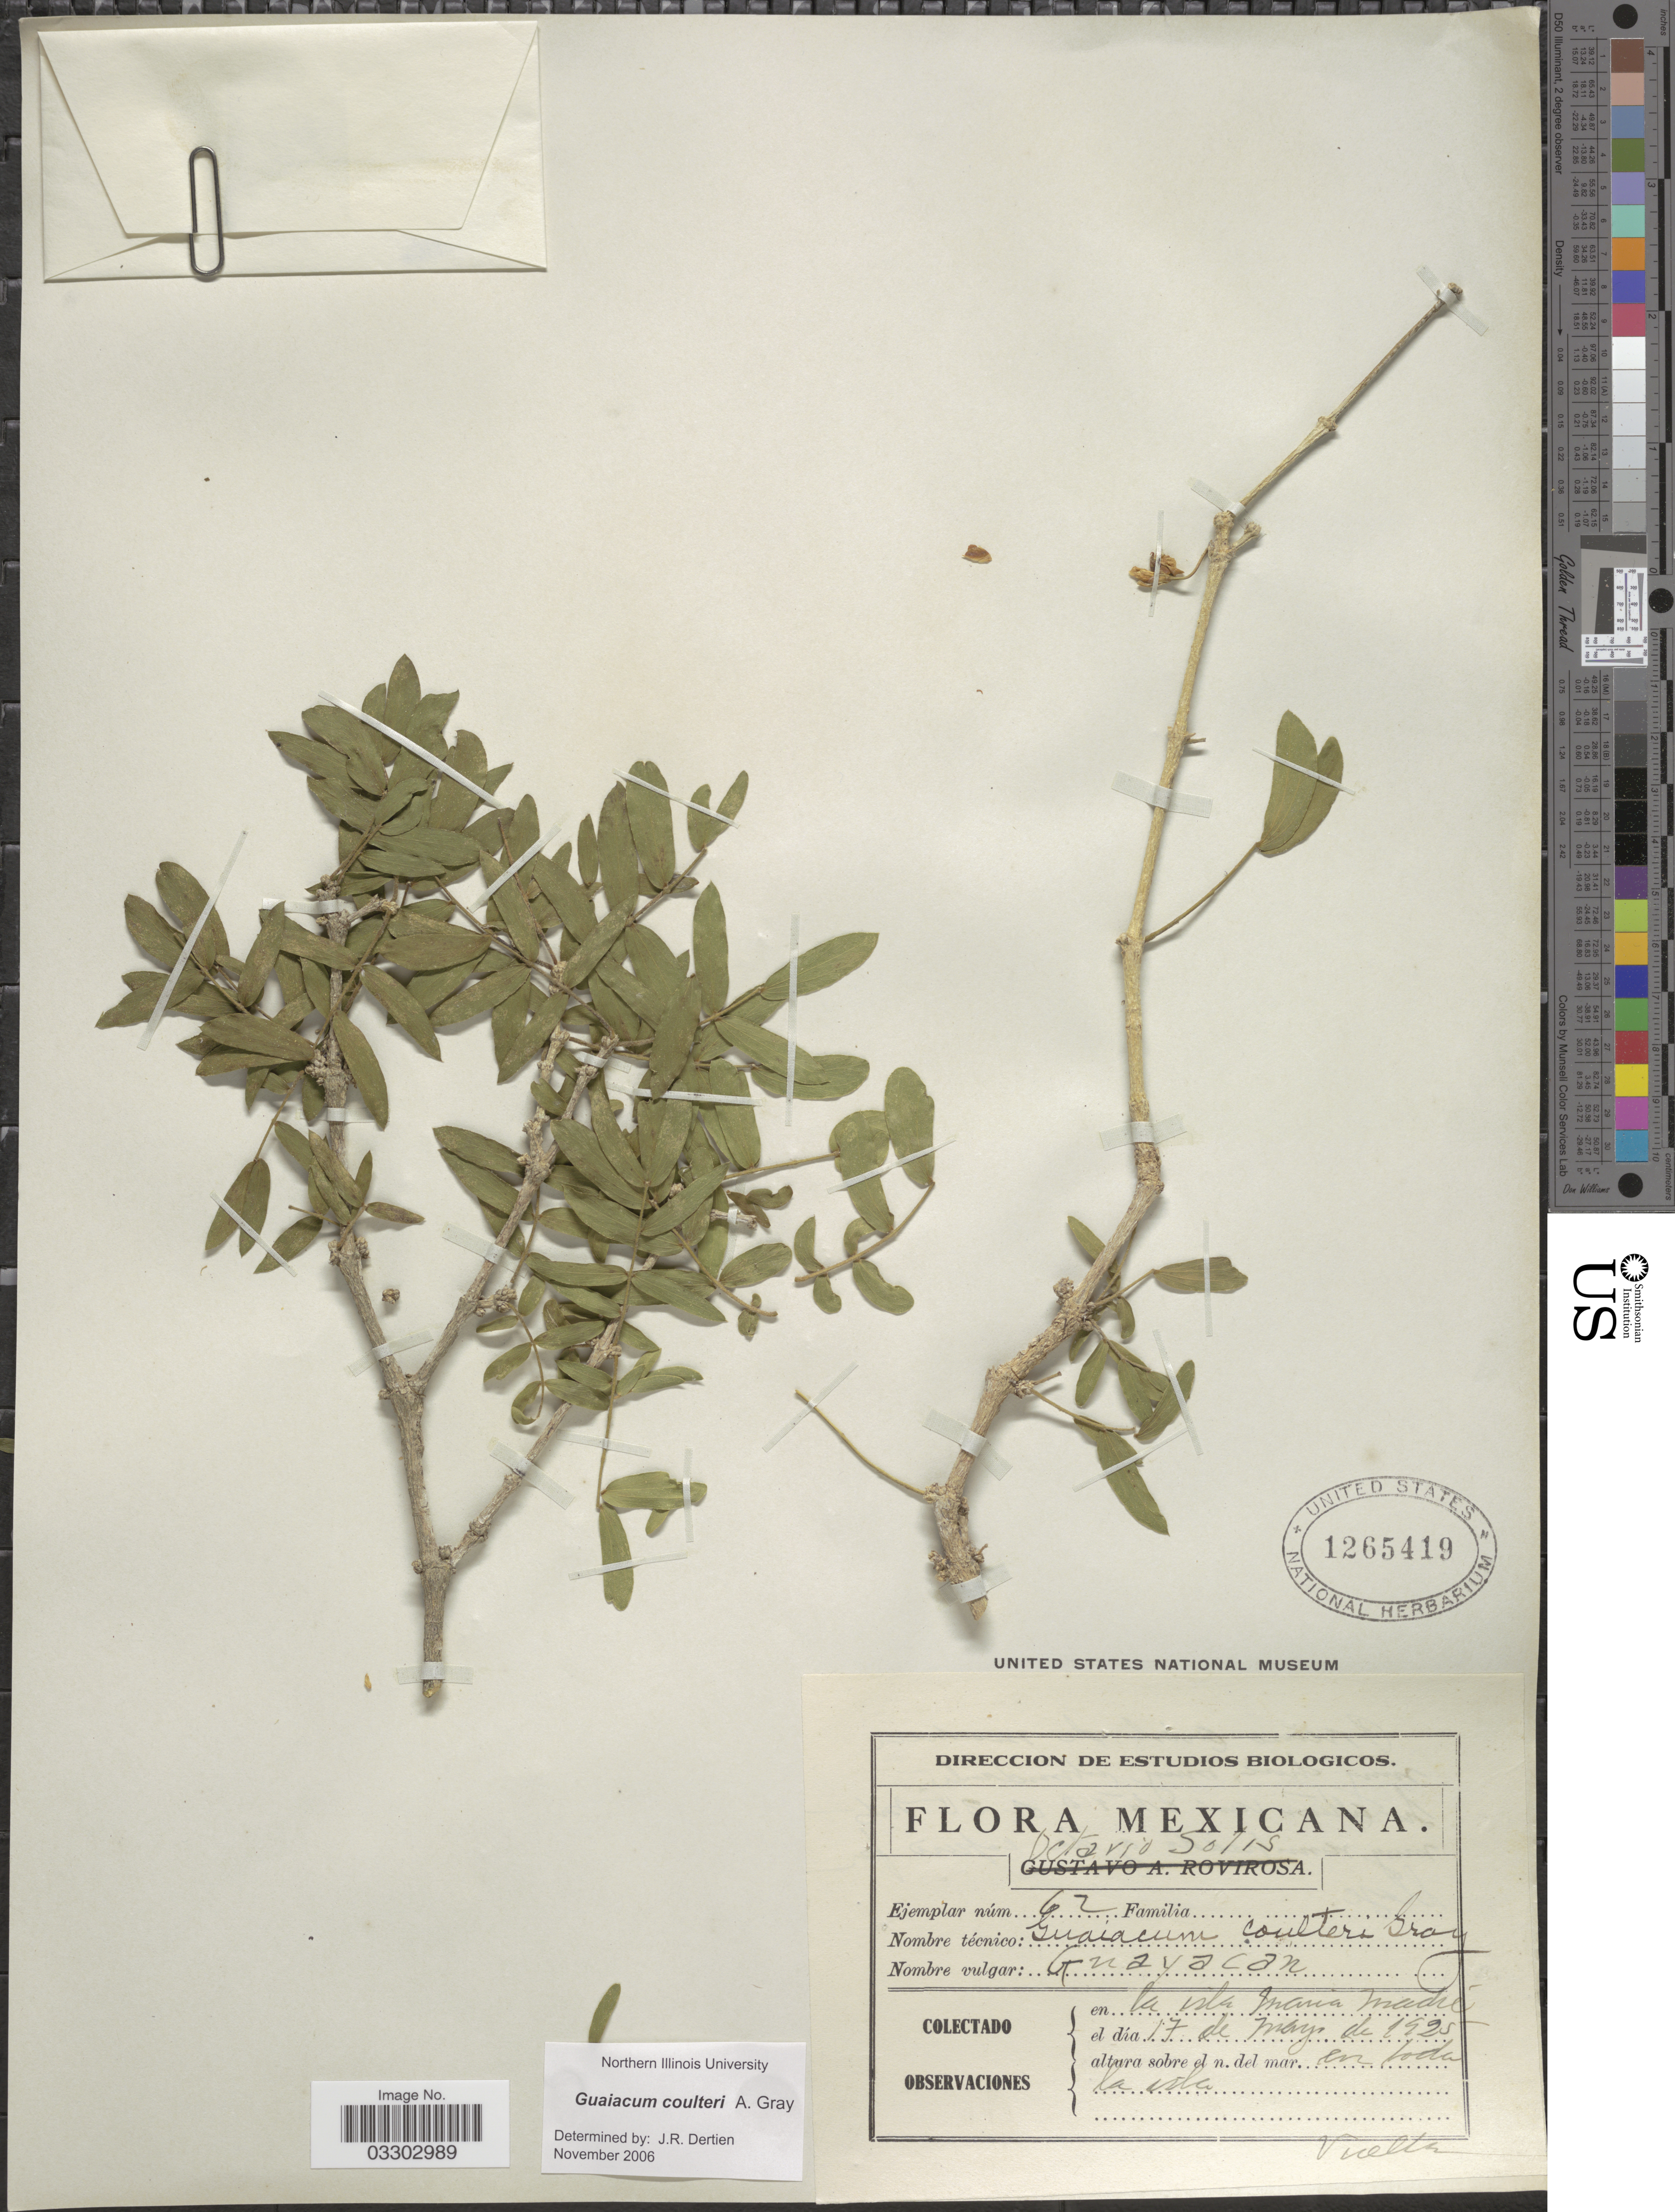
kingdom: Plantae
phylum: Tracheophyta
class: Magnoliopsida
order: Zygophyllales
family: Zygophyllaceae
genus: Guaiacum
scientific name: Guaiacum coulteri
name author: A. Gray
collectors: O. Solis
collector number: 62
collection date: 1925-05-17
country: Mexico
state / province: Nayarit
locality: En la isla Maria Madré.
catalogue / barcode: US 1265419